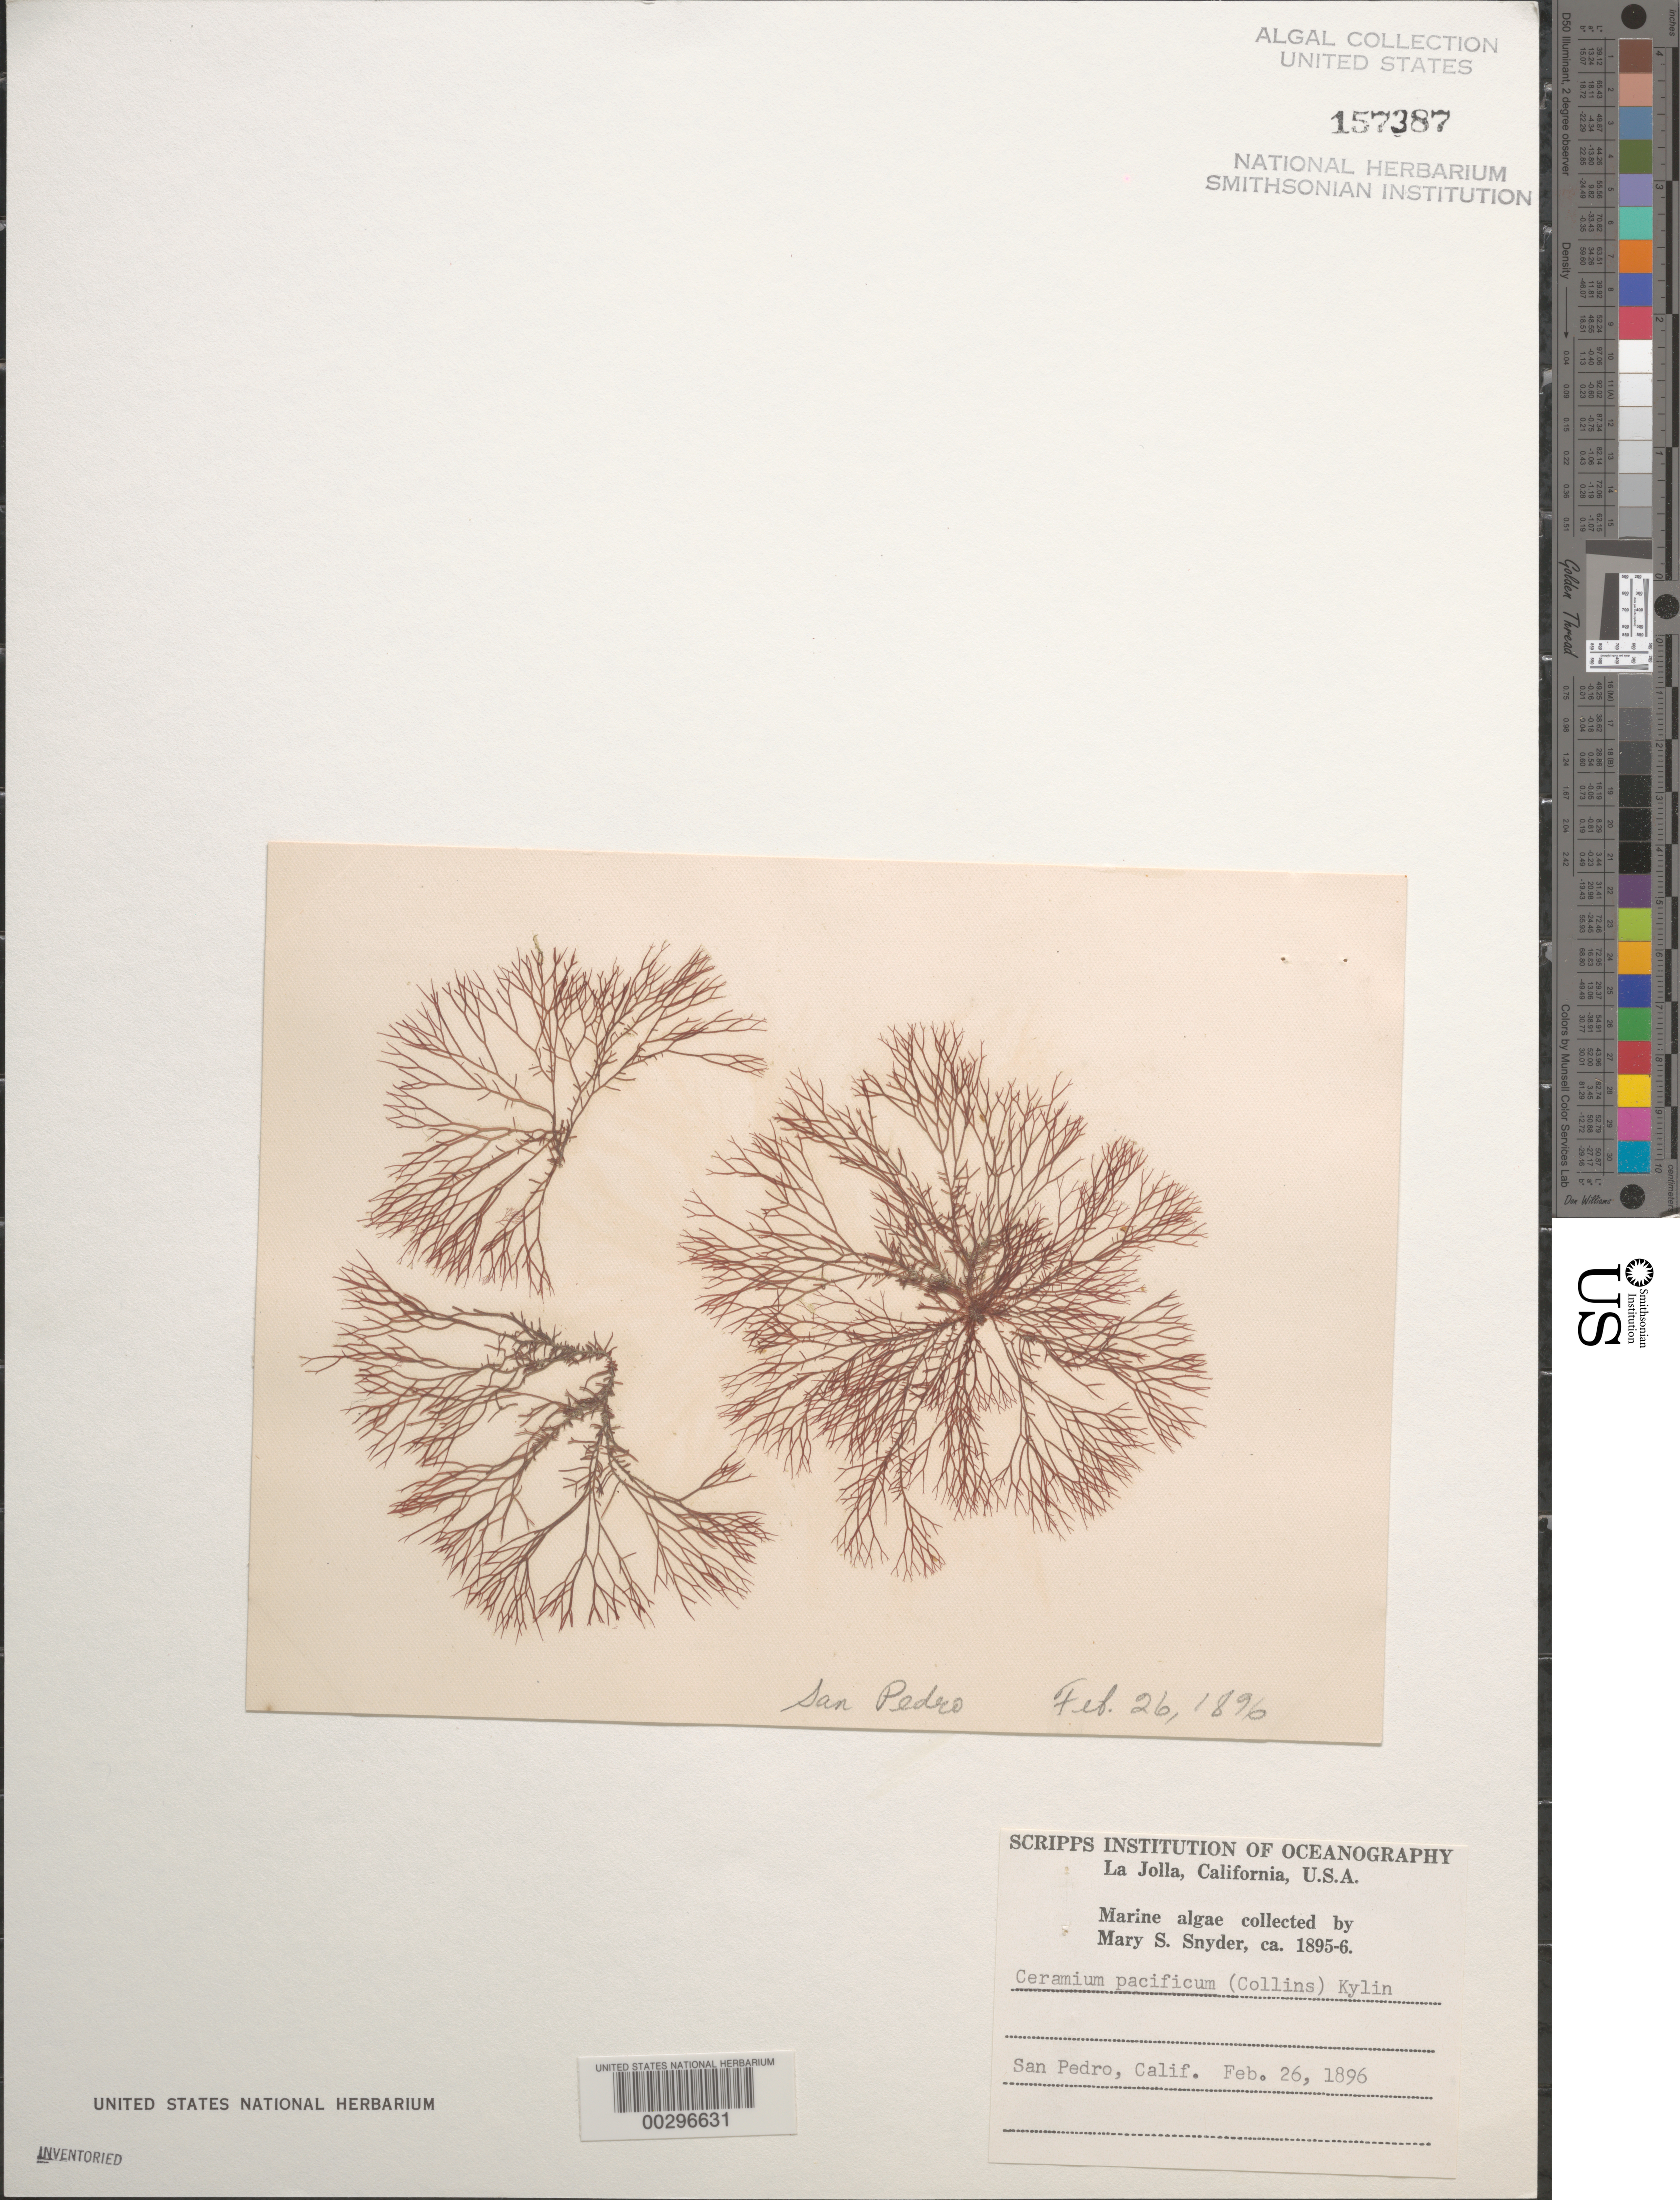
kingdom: Plantae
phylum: Rhodophyta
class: Florideophyceae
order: Ceramiales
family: Ceramiaceae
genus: Ceramium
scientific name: Ceramium pacificum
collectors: M. Snyder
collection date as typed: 26 Feb 1896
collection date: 1896-02-26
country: United States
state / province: California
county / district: Los Angeles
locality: San Pedro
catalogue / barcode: US 157387